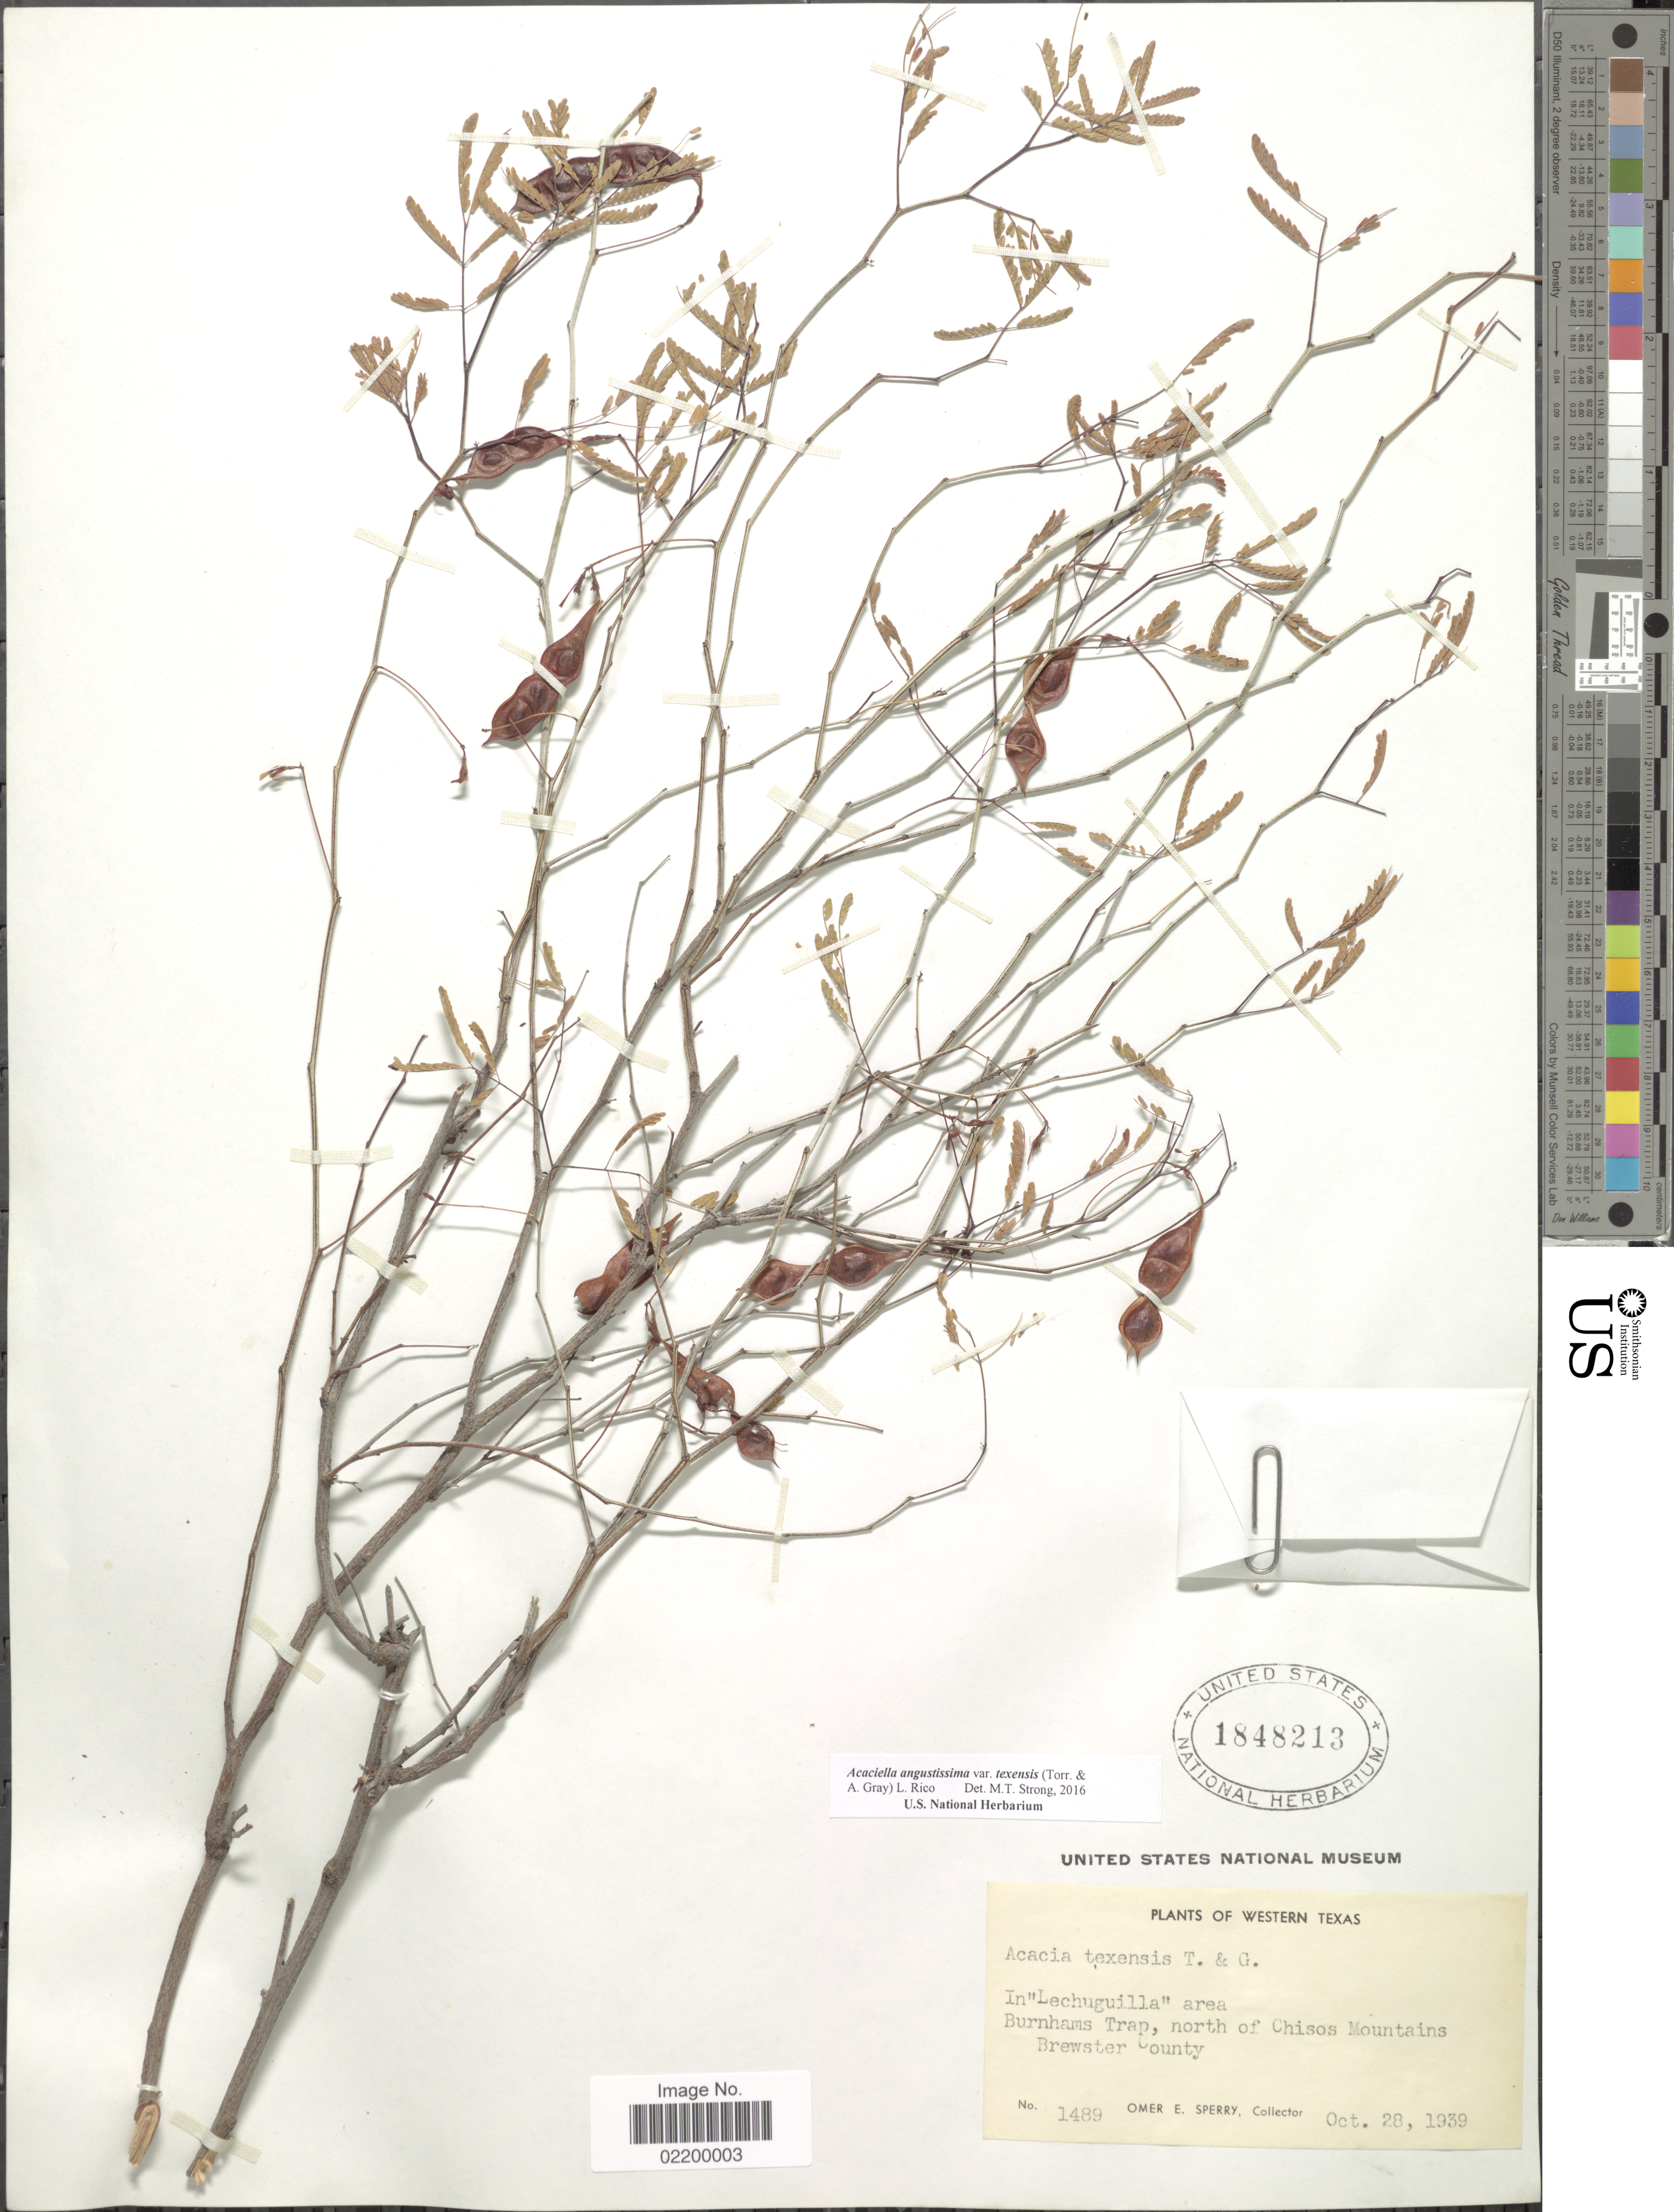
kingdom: Plantae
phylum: Tracheophyta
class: Magnoliopsida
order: Fabales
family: Fabaceae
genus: Acaciella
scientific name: Acaciella angustissima var. texensis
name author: (Nutt. ex Torr. & A. Gray) L. Rico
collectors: O. E. Sperry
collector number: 1489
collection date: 1939-10-28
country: United States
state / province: Texas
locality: Western Texas. Burnhams Trap, north of Chisos Mountains. Brewster County.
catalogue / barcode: US 1848213